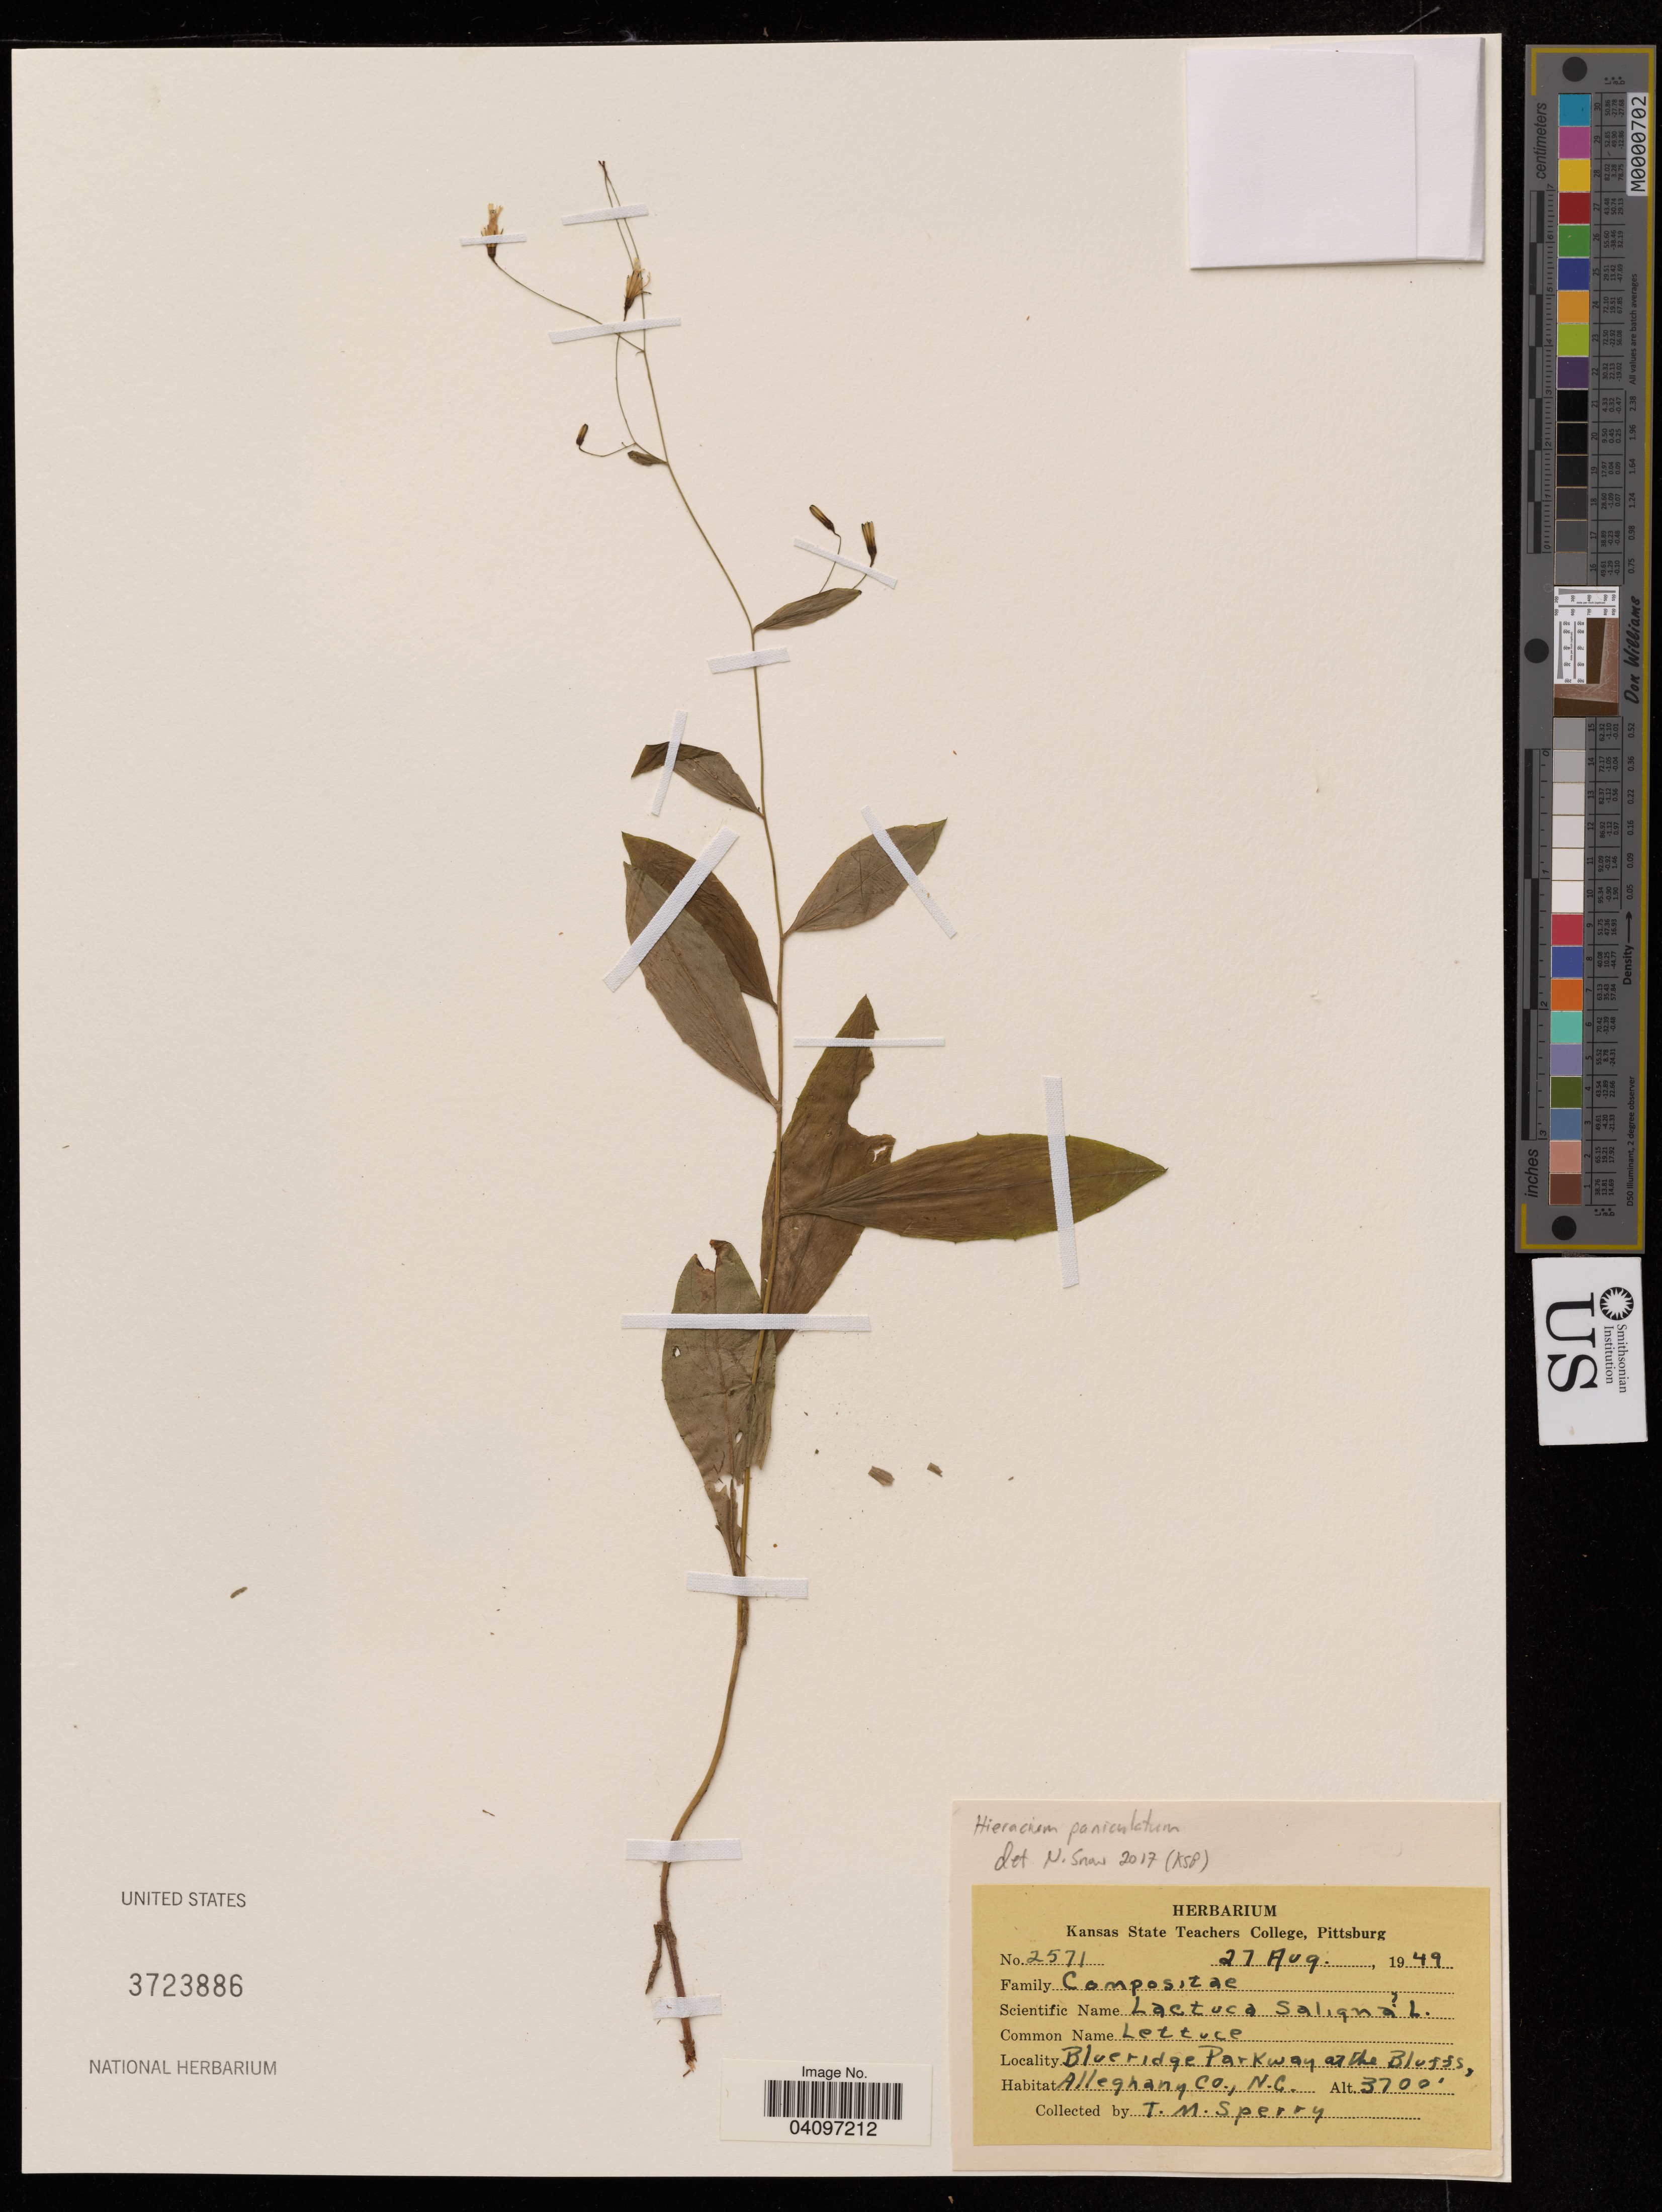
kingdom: Plantae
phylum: Tracheophyta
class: Magnoliopsida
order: Asterales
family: Asteraceae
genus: Lactuca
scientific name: Lactuca saligna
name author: L.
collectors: T. Sperry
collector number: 2571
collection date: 1949-08-27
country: United States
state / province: North Carolina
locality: Blue ridge Parkway at the Bluffs, Alleghang Co.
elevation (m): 1128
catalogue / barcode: US 3723886